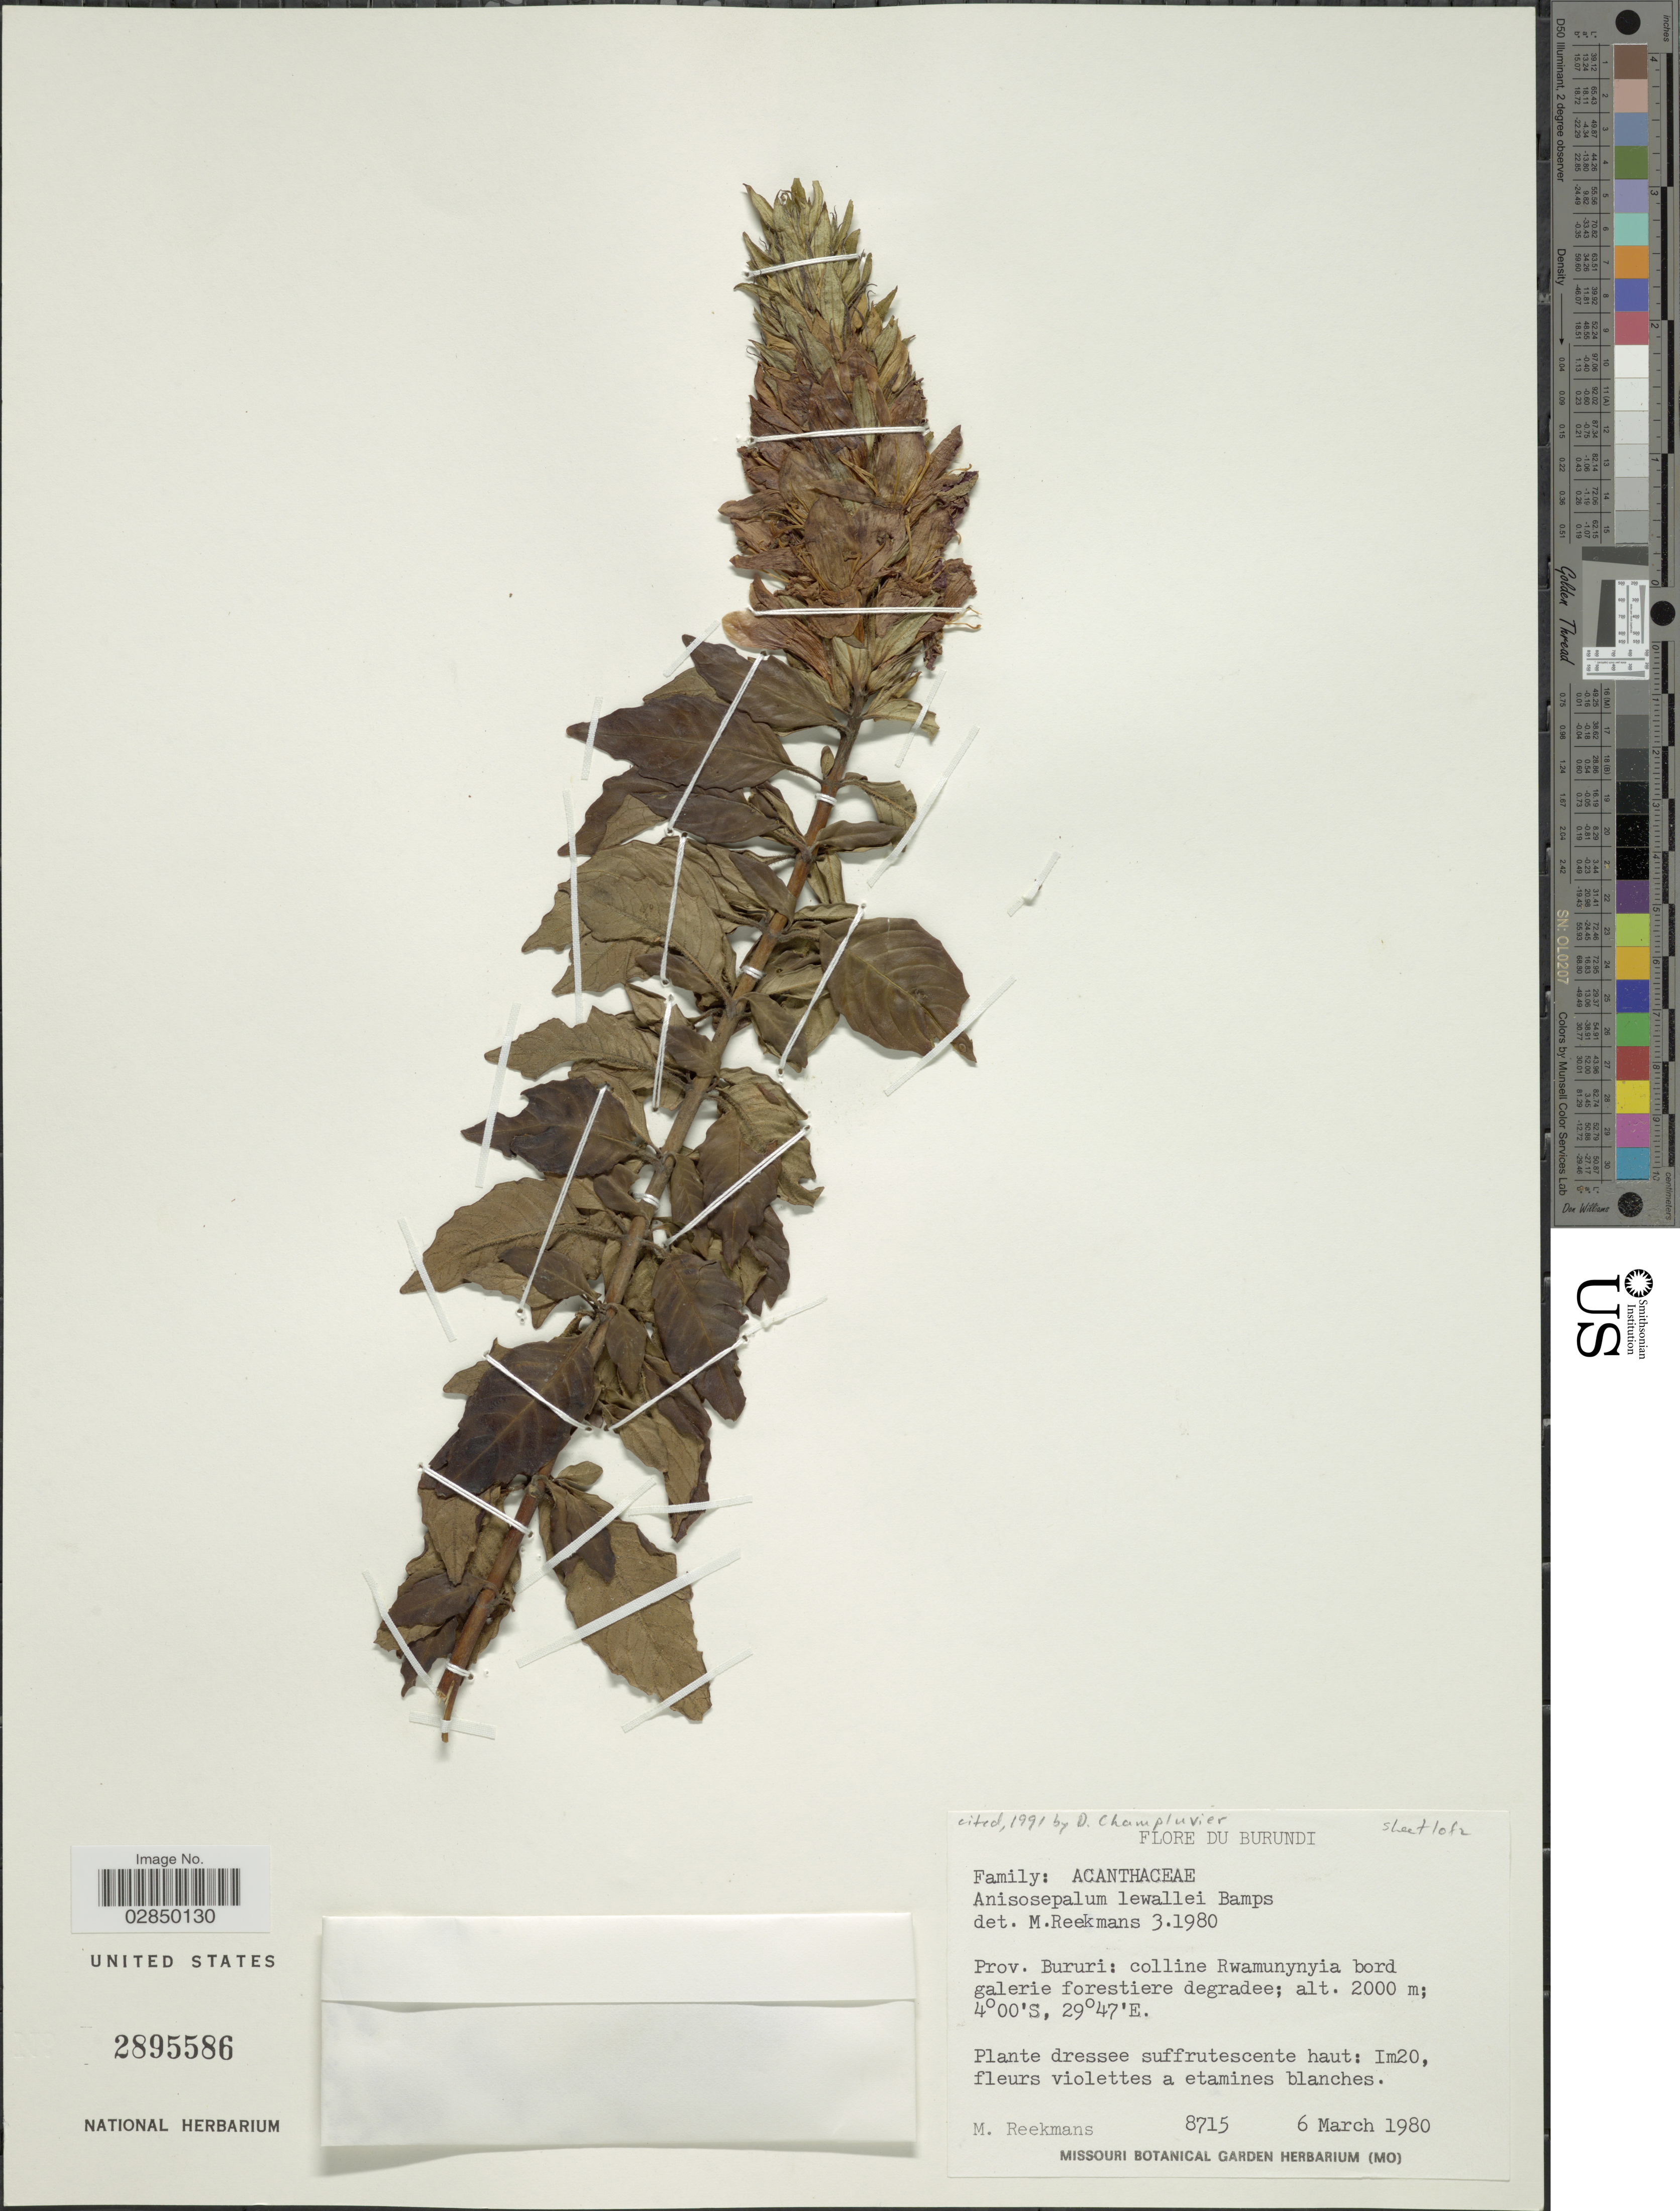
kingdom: Plantae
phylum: Tracheophyta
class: Magnoliopsida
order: Lamiales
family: Acanthaceae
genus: Anisosepalum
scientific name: Anisosepalum lewallei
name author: Bamps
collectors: M. Reekmans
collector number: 8715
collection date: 1980-03-06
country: Burundi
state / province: Bururi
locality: Colline Rwamunynyia bord galerie forestiere degradee.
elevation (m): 2000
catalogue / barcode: US 2895586